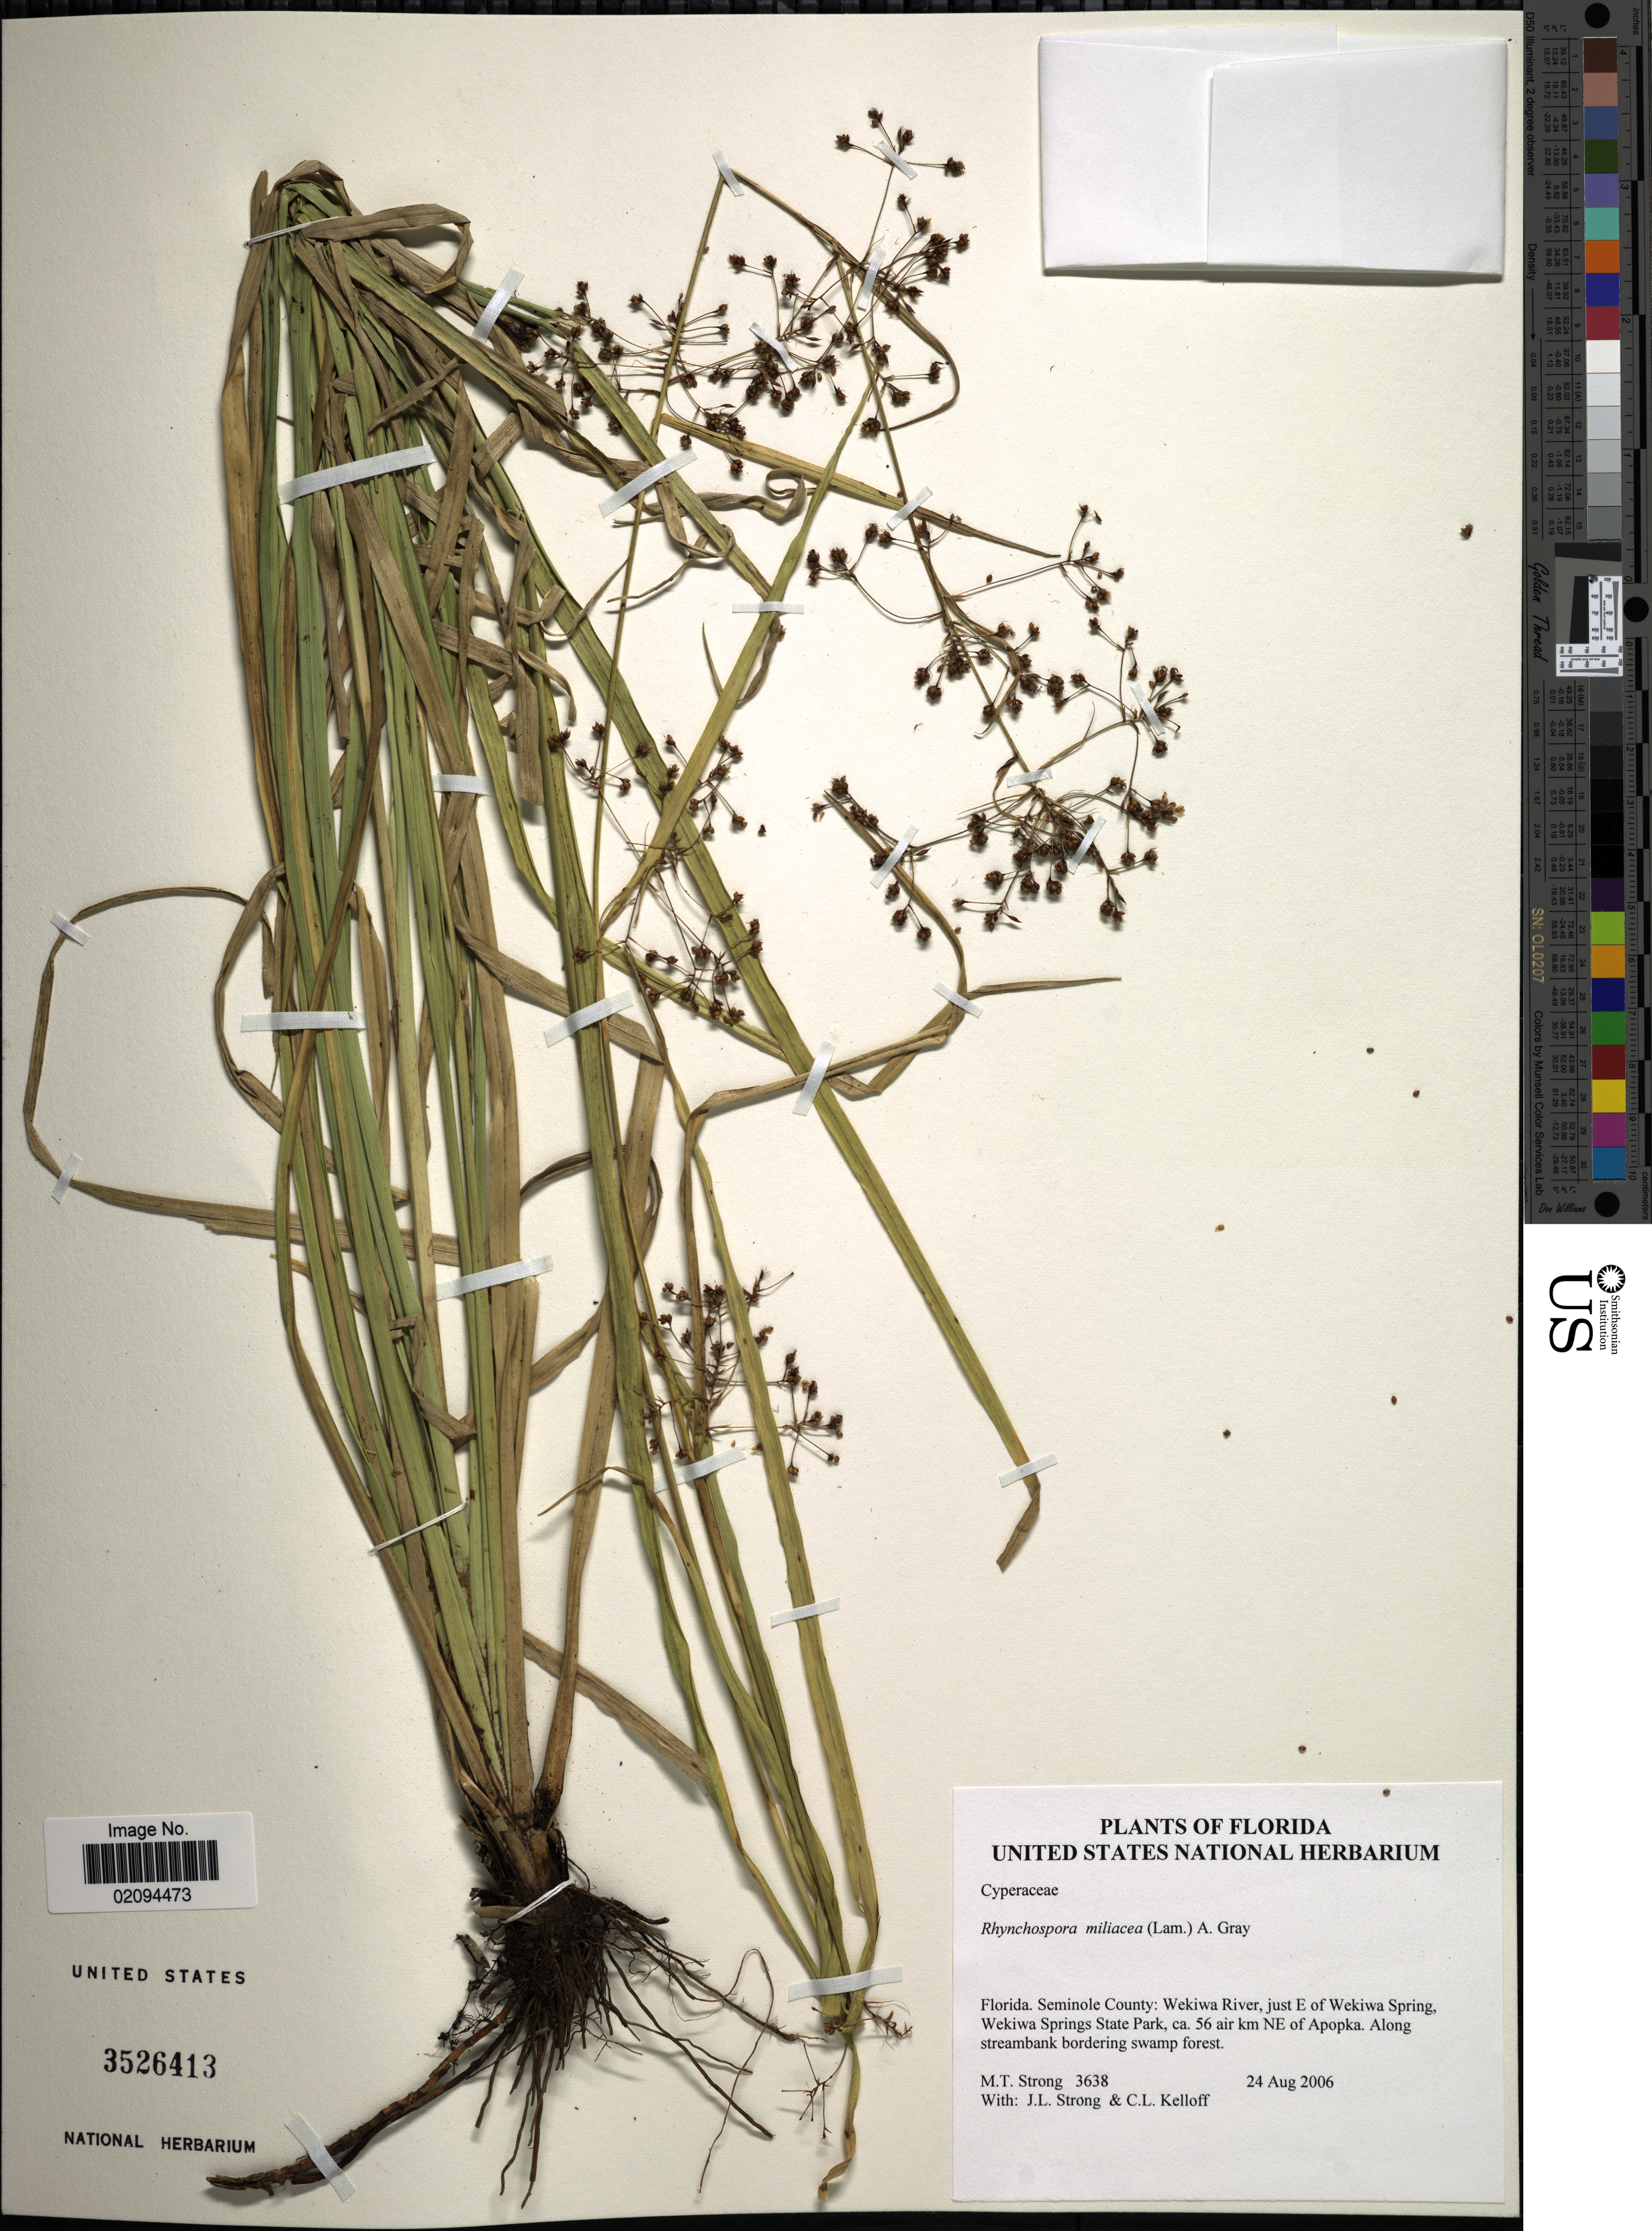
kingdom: Plantae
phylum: Tracheophyta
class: Liliopsida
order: Poales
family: Cyperaceae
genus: Rhynchospora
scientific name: Rhynchospora miliacea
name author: (Lam.) A. Gray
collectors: M. T. Strong, J. Strong & C. L. Kelloff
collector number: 3638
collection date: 2006-08-24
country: United States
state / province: Florida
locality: Seminole County: Wekiwa River, just E of Wekiwa Spring. Wekiwa Springs State Park, ca. 56 air km NE of Apopka.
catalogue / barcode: US 3526413